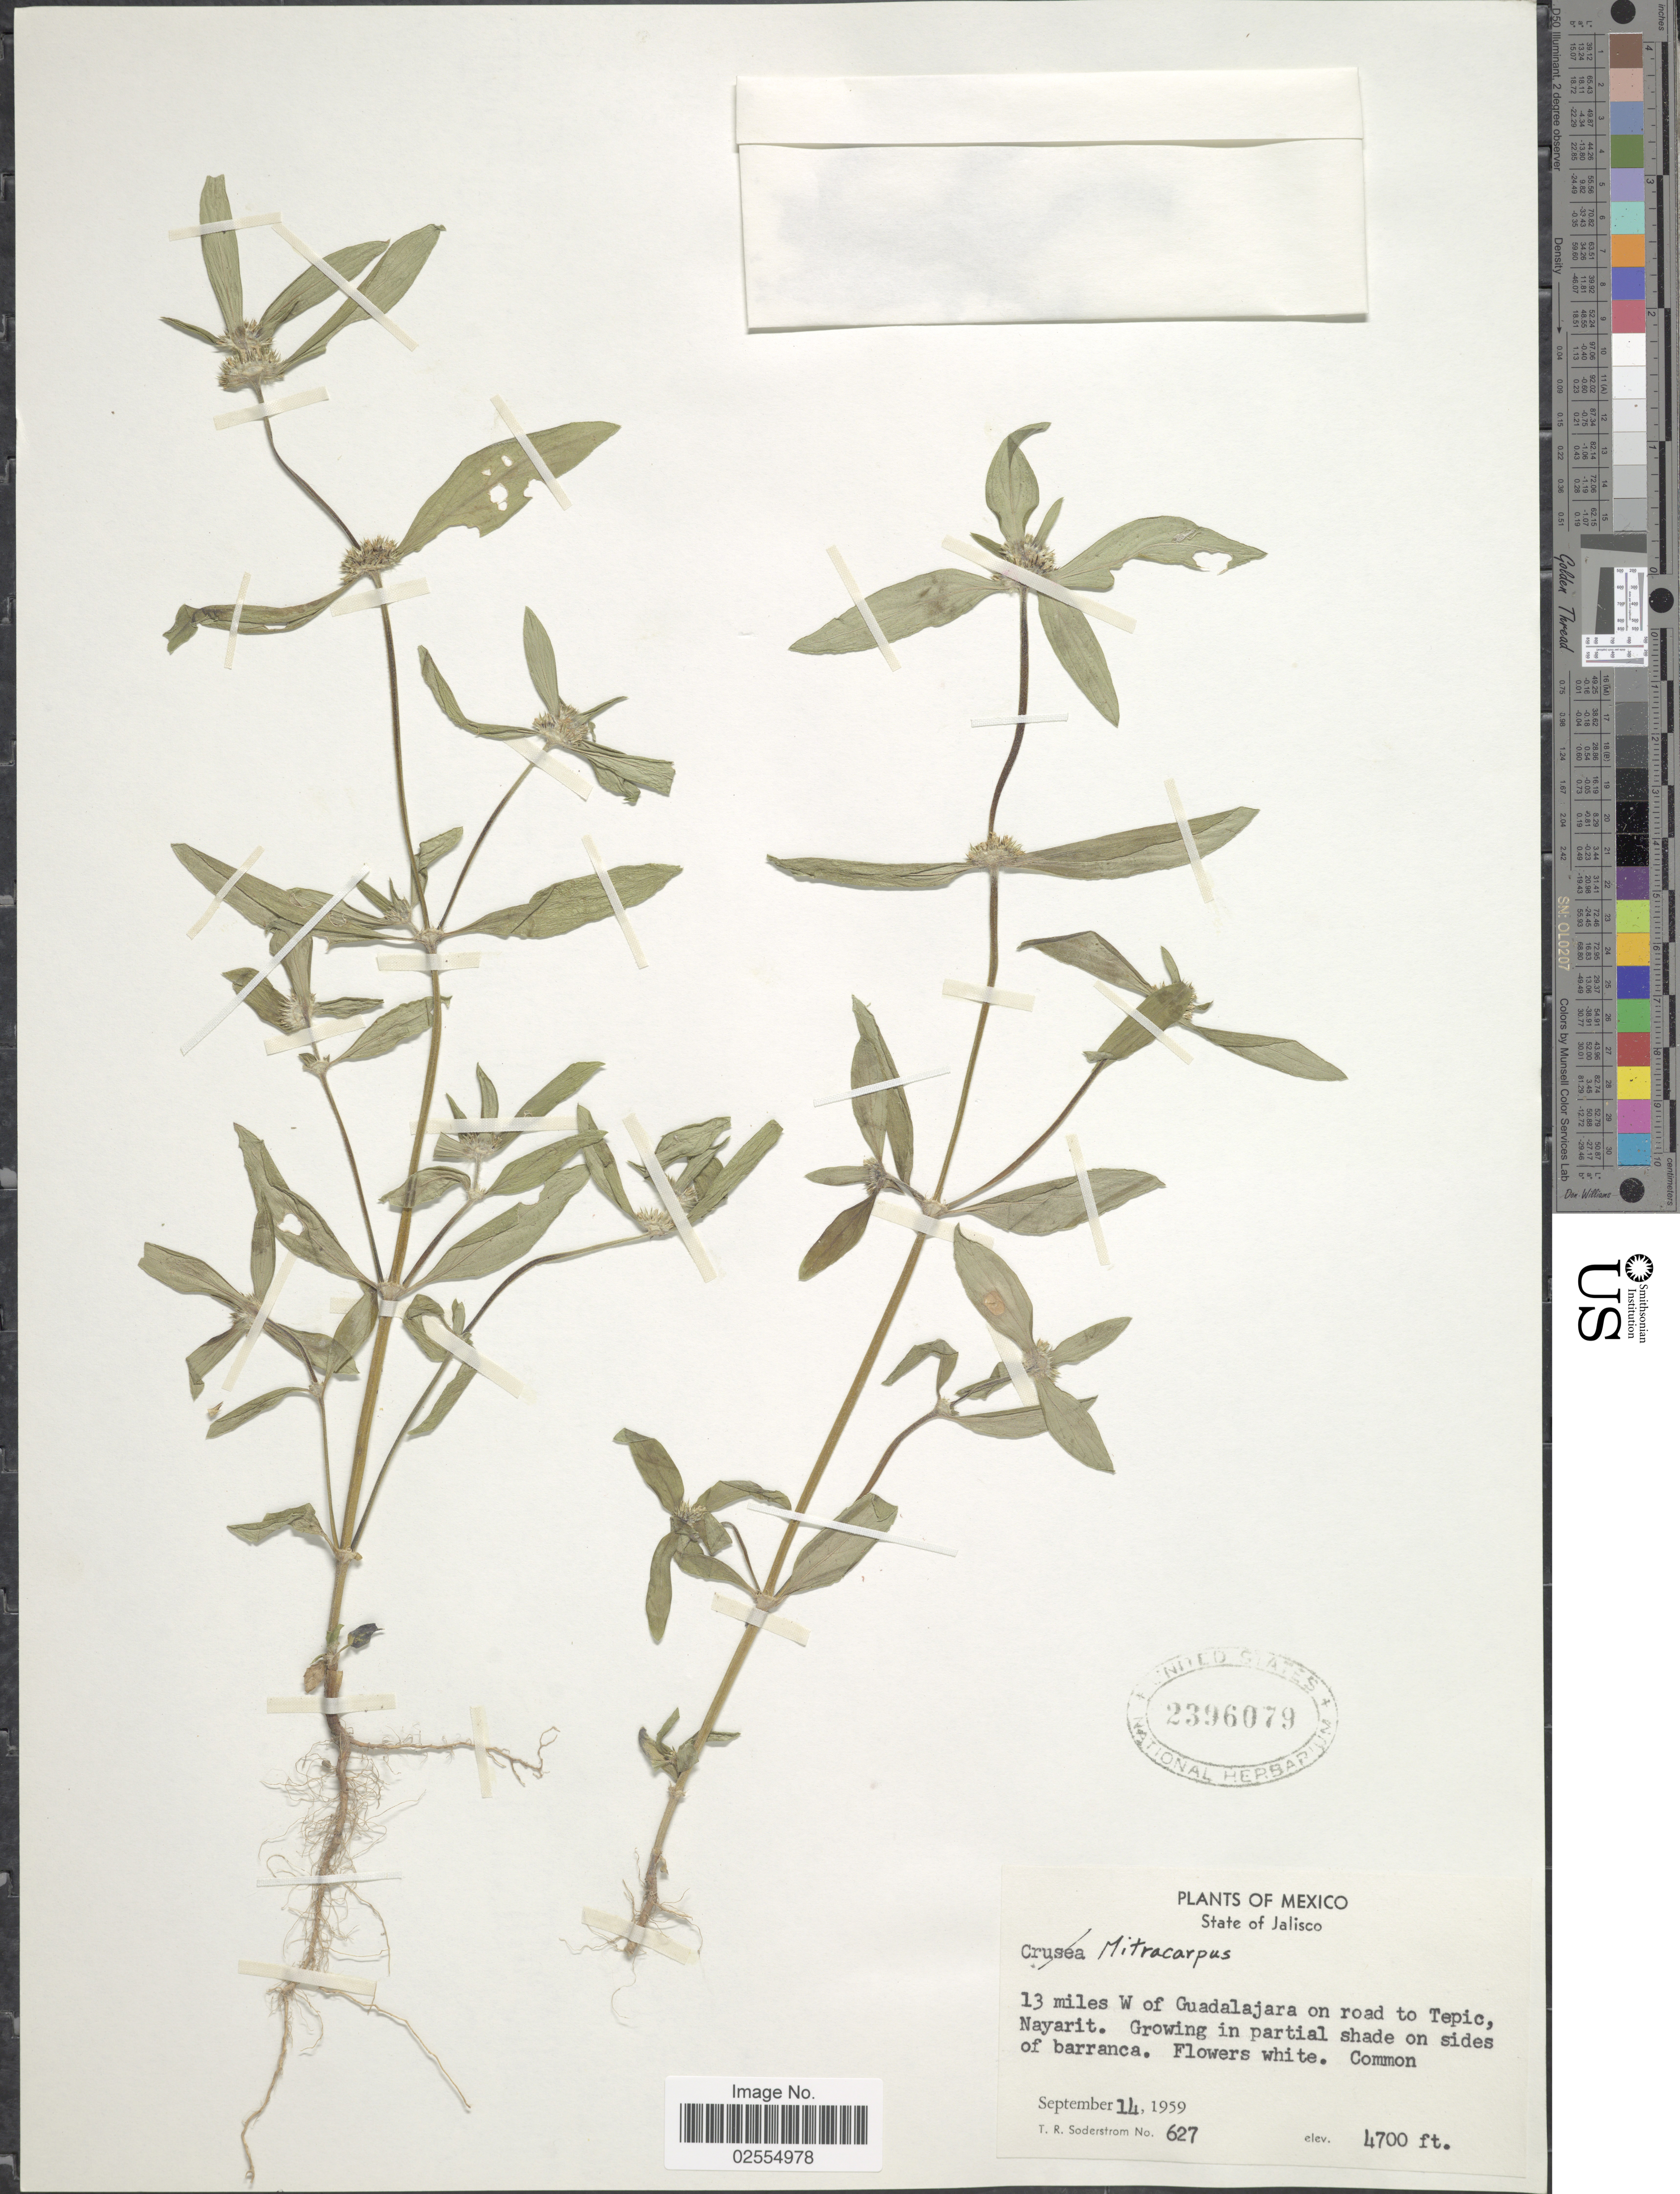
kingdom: Plantae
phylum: Tracheophyta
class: Magnoliopsida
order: Gentianales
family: Rubiaceae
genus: Mitracarpus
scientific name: Mitracarpus sp.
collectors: T. R. Soderstrom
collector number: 627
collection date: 1959-09-14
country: Mexico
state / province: Nayarit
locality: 13 miles W of Guadalajara on road to Tepic, Nayarit. State of Jalisco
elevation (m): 1433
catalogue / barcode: US 2396079